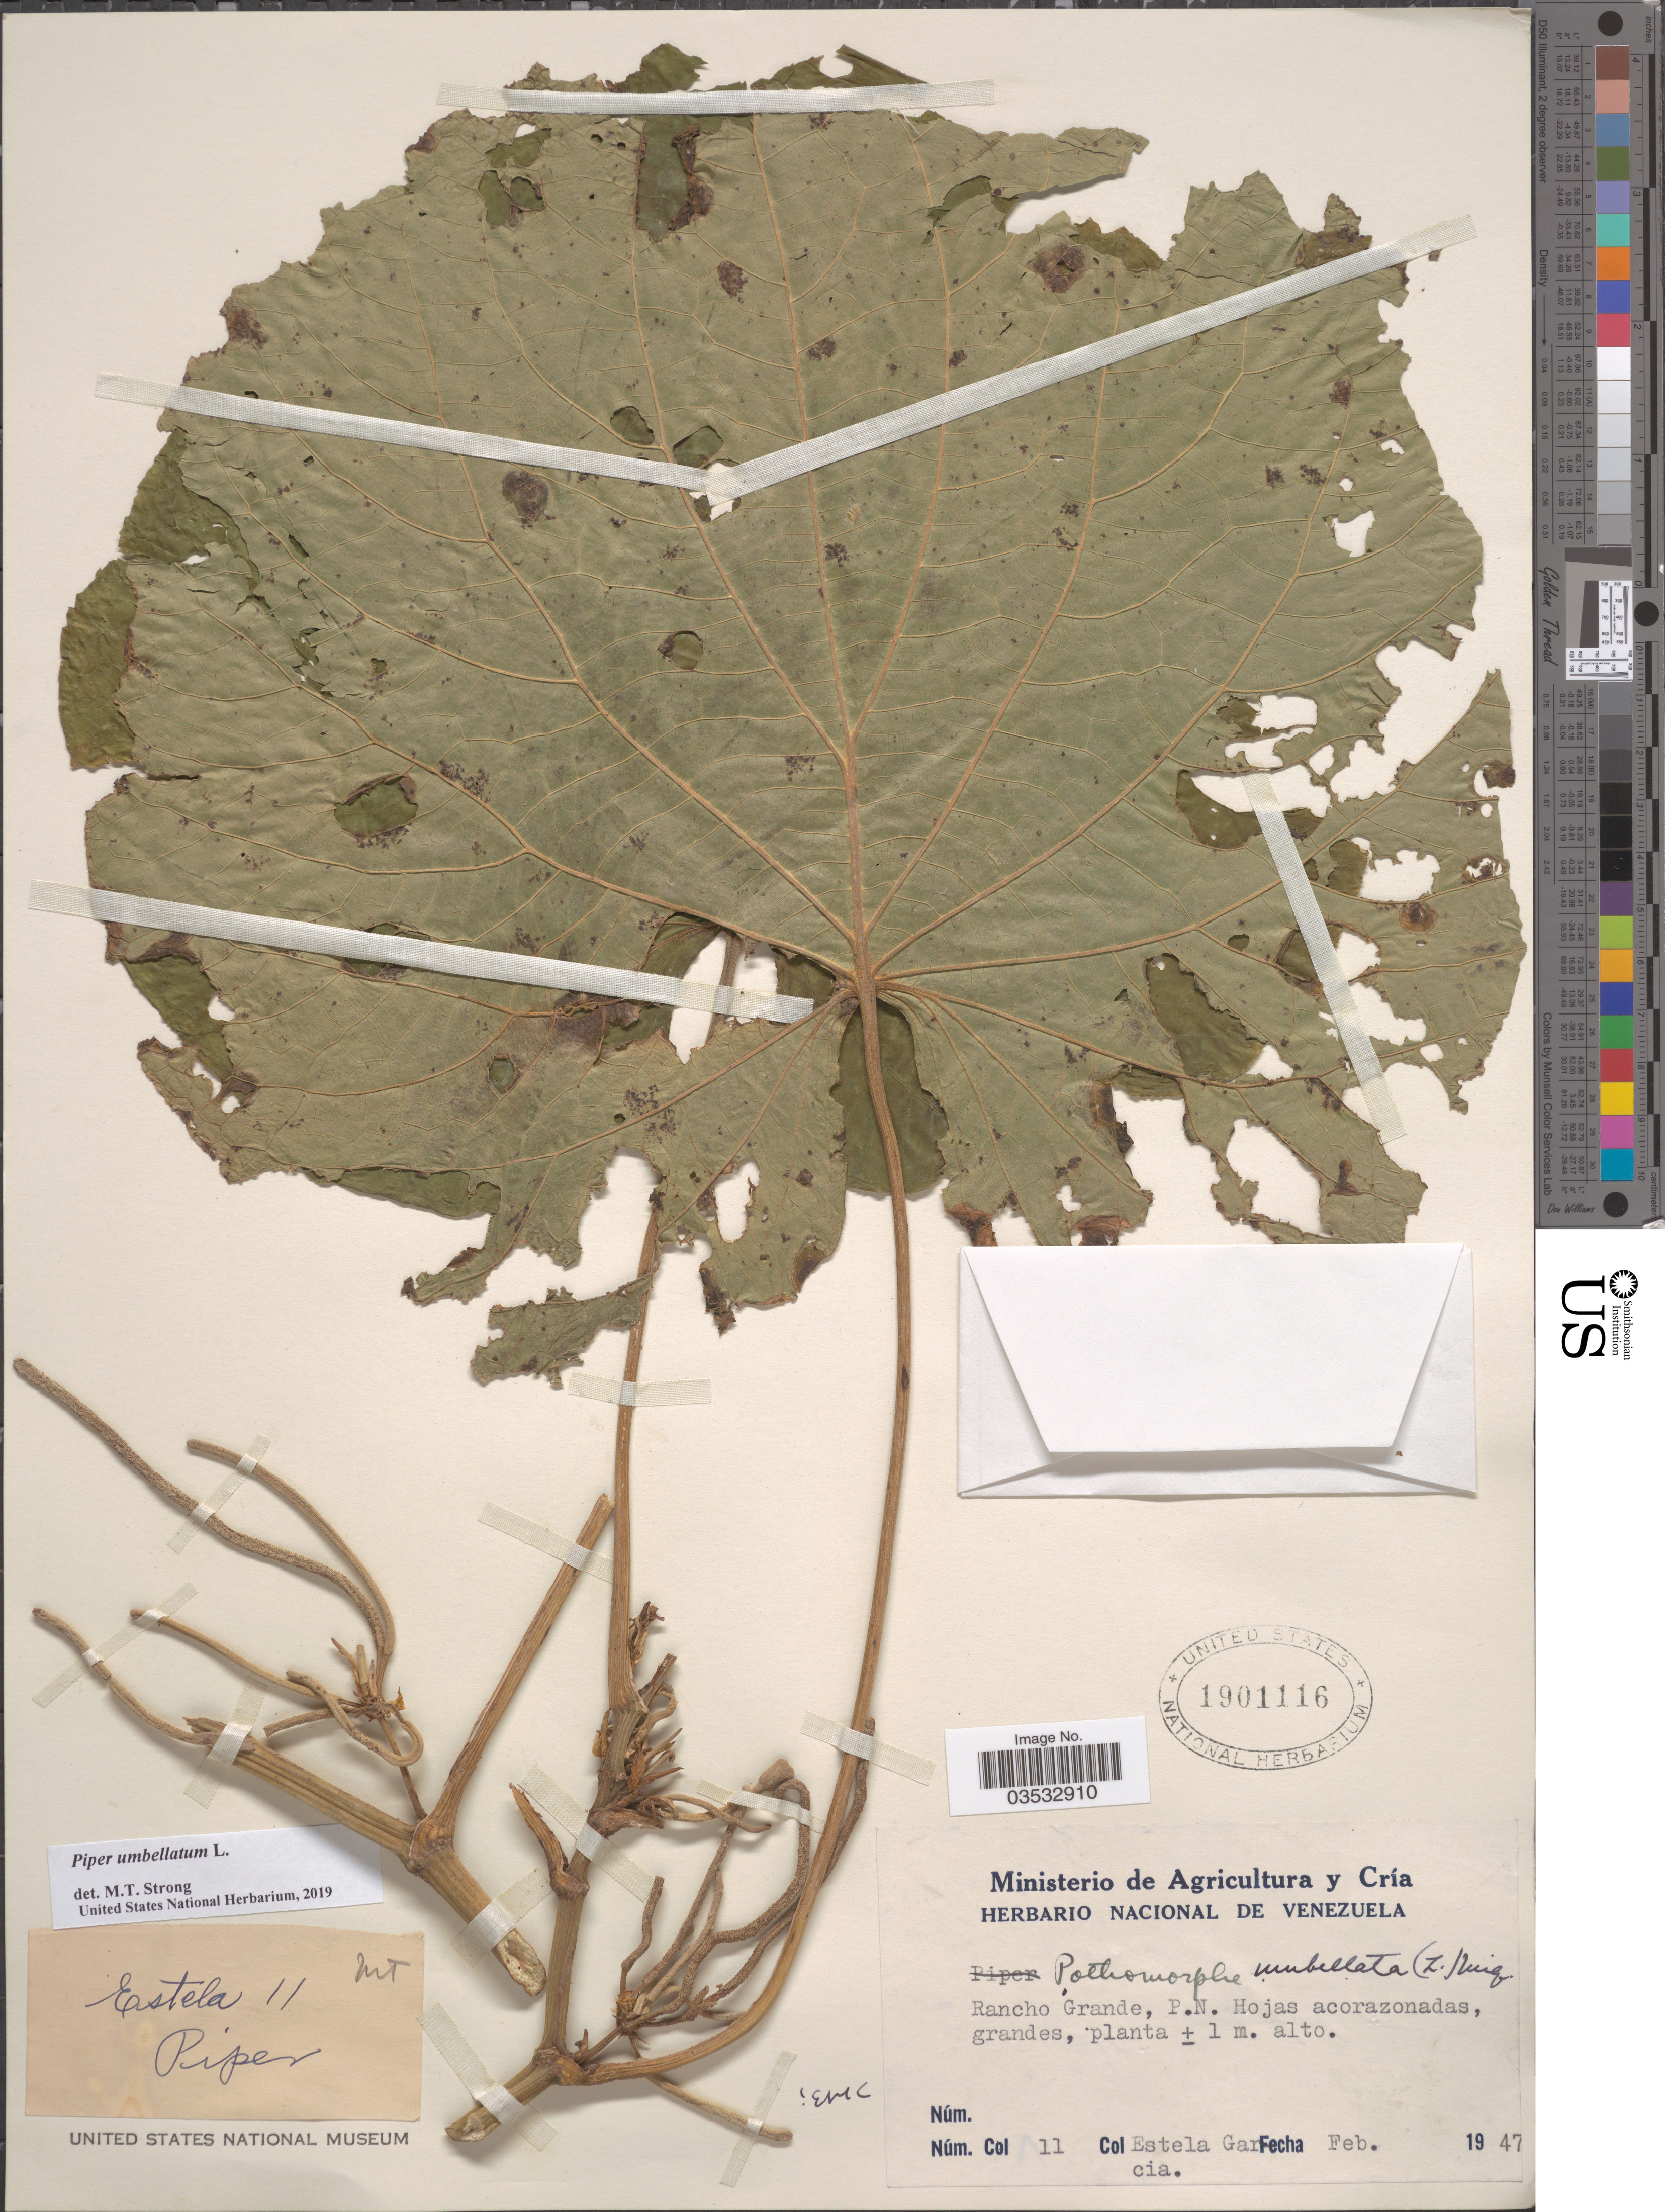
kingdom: Plantae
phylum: Tracheophyta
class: Magnoliopsida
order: Piperales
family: Piperaceae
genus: Piper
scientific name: Piper umbellatum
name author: L.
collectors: E. Garcia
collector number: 11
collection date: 1947-02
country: Venezuela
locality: Rancho Grande, P.N. Hojas acorazonadas, grandes.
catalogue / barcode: US 1901116